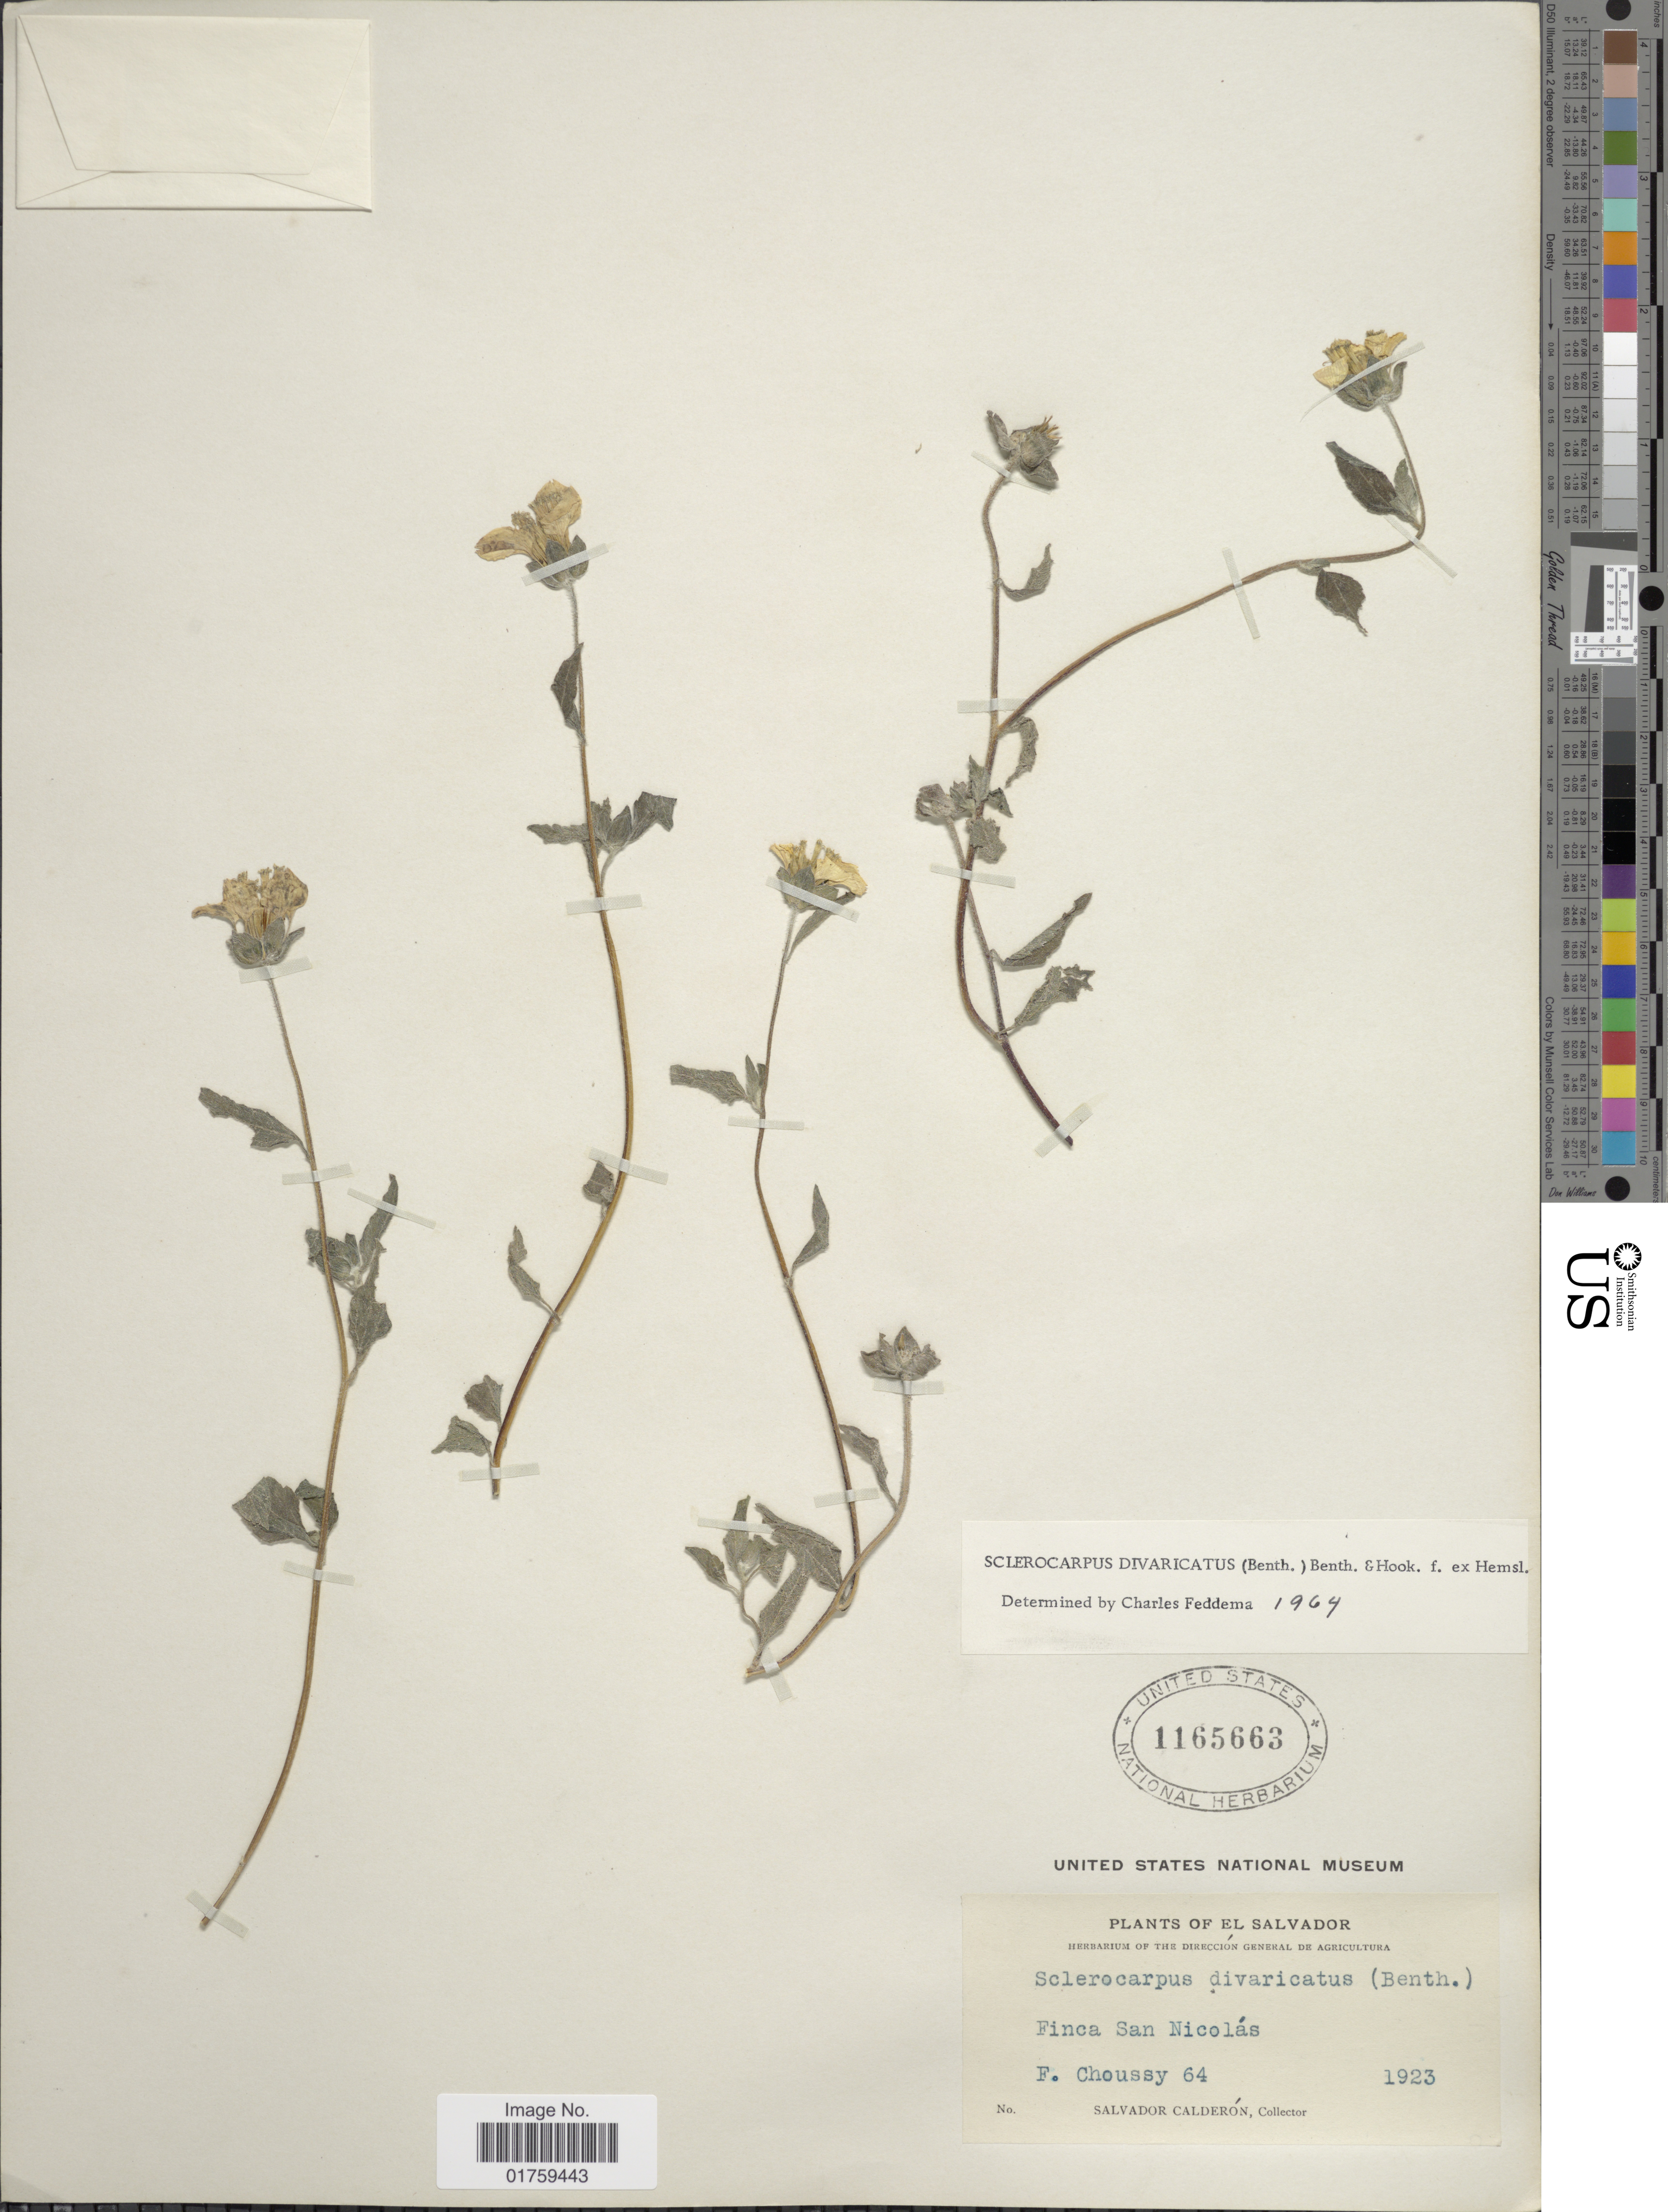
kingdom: Plantae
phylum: Tracheophyta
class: Magnoliopsida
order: Asterales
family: Asteraceae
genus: Sclerocarpus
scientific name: Sclerocarpus divaricatus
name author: (Benth.) Benth. & Hook. f. ex Hemsl.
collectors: F. Choussy & S. Calderón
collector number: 64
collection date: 1923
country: El Salvador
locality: Finca San Nicolas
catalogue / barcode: US 1165663